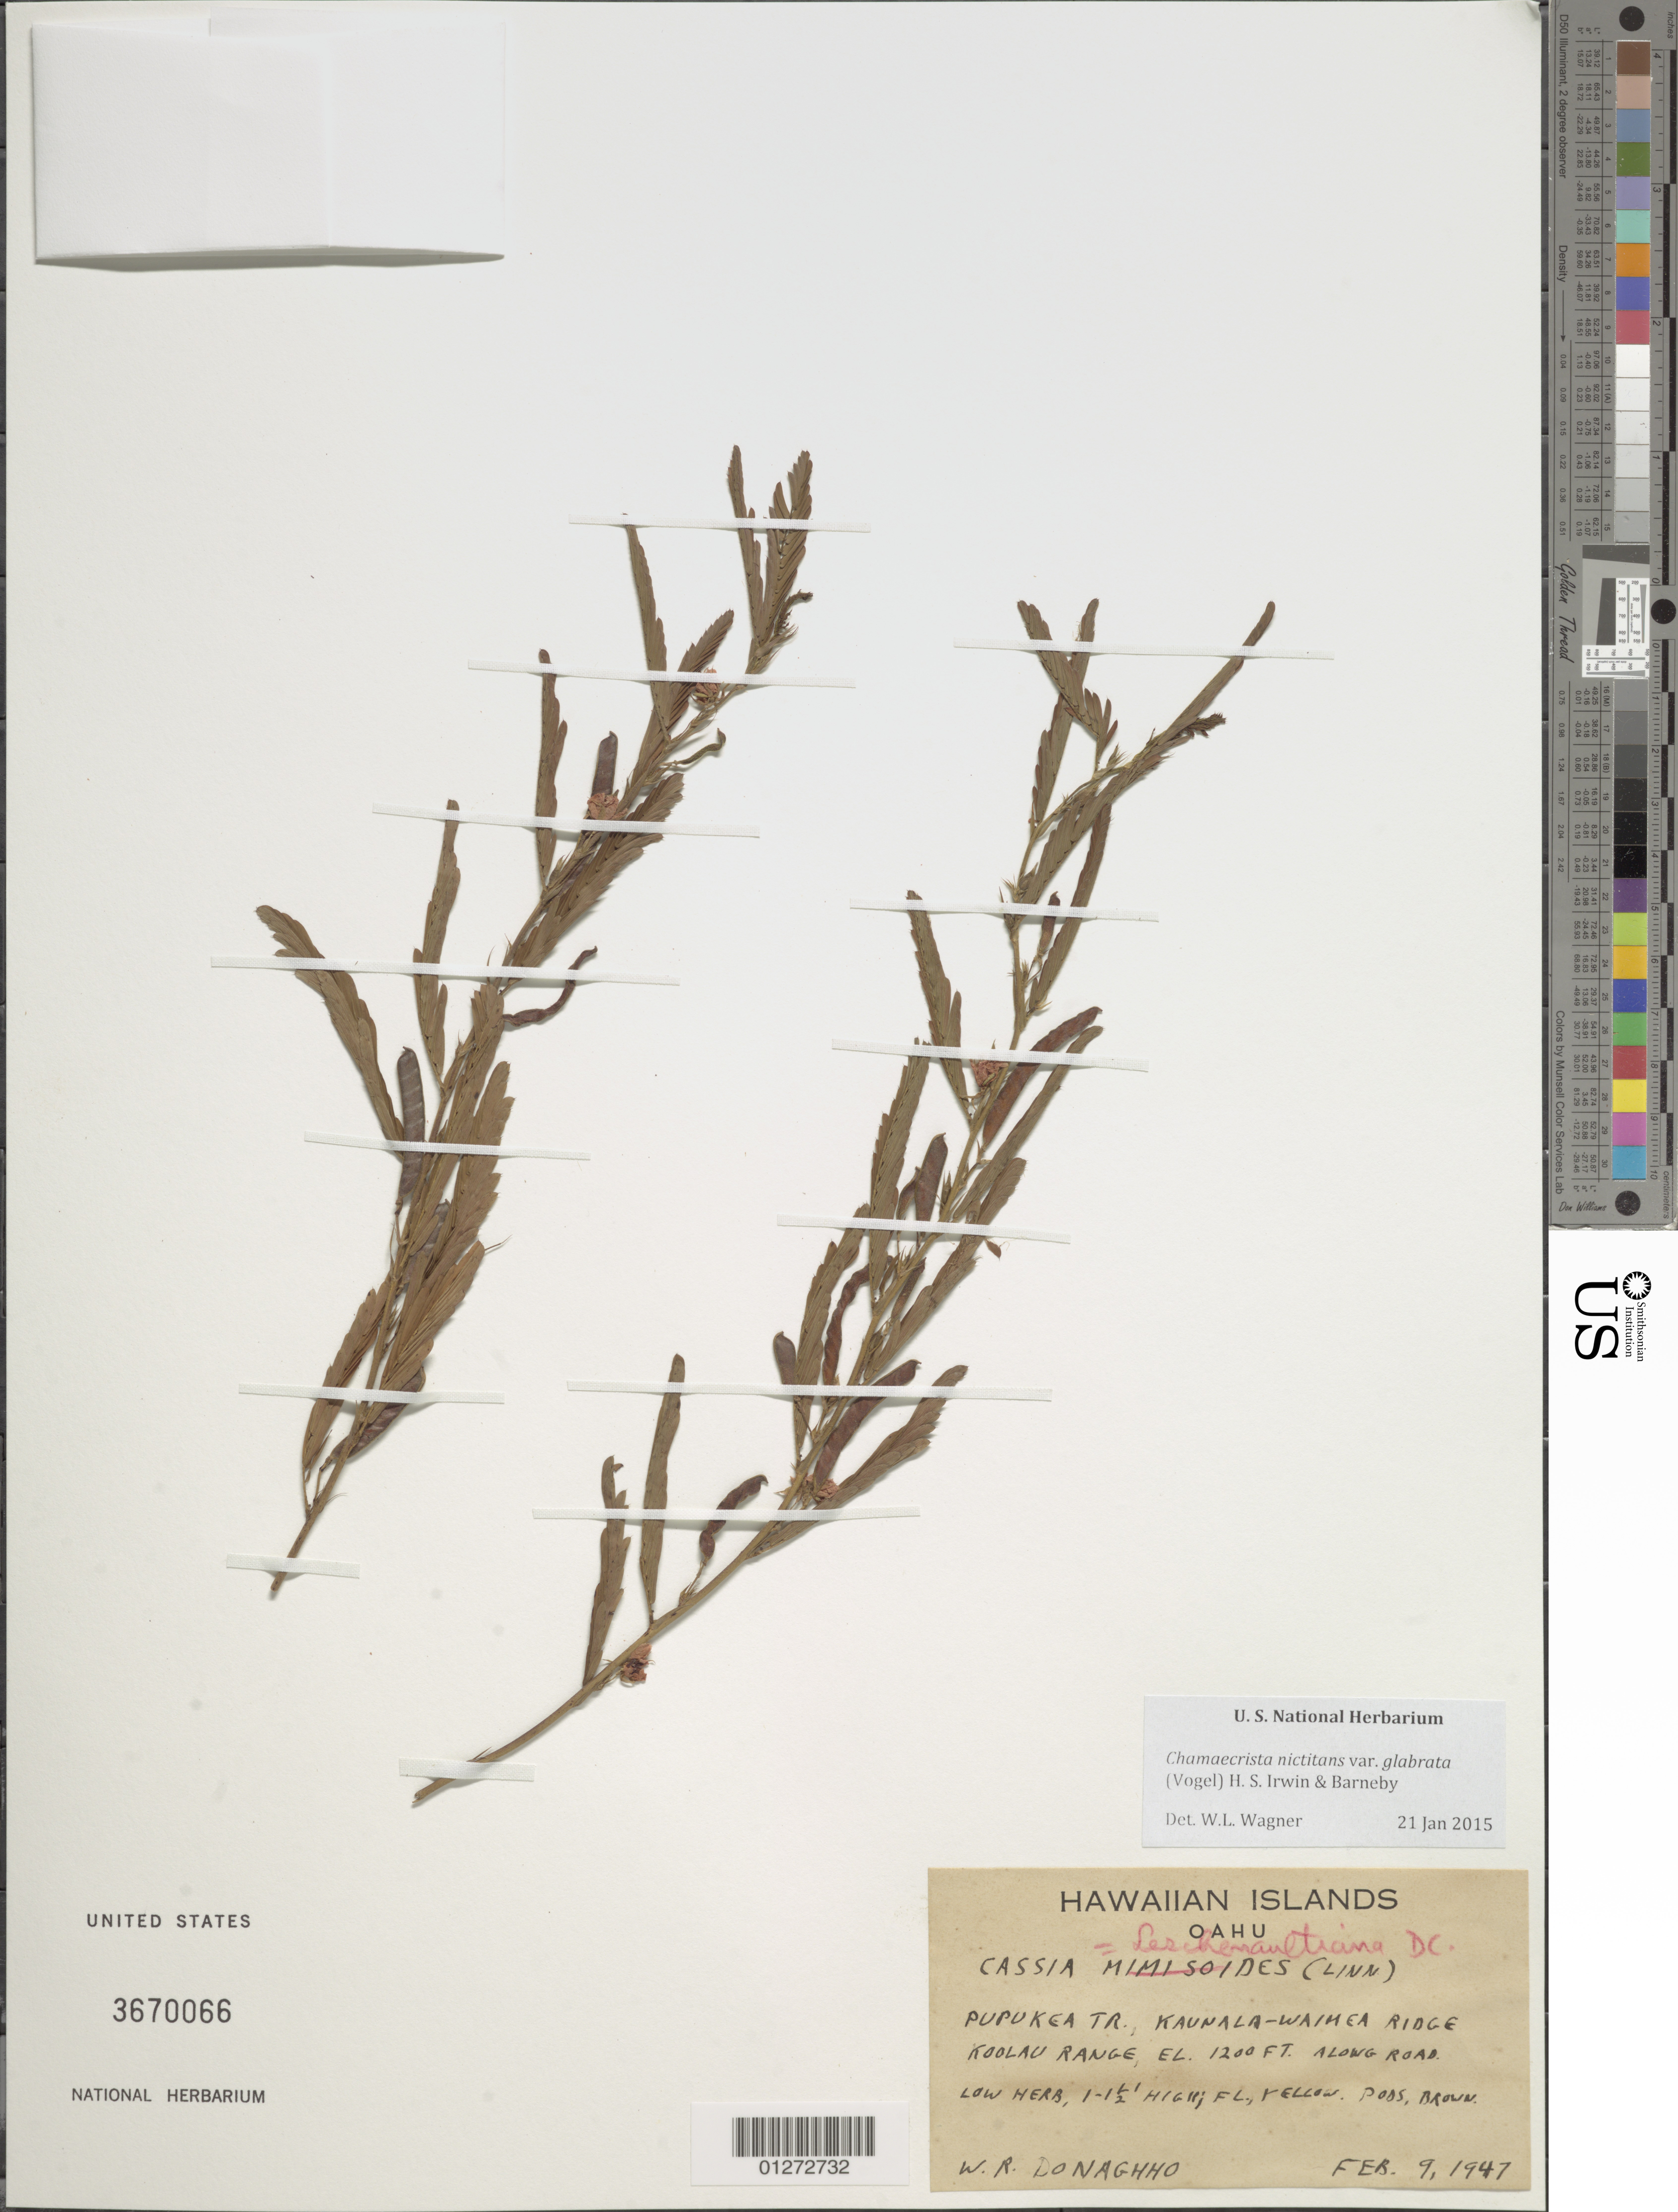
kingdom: Plantae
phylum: Tracheophyta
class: Magnoliopsida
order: Fabales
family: Fabaceae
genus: Chamaecrista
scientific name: Chamaecrista nictitans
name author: (L.) Moench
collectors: W. Donaghho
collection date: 1947-02-09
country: United States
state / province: Hawaii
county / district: Honolulu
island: Oahu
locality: Pupukea Tr., Kaunala-Waimea Ridge, Koolau Range.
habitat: Along road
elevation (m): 366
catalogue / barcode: US 3670066